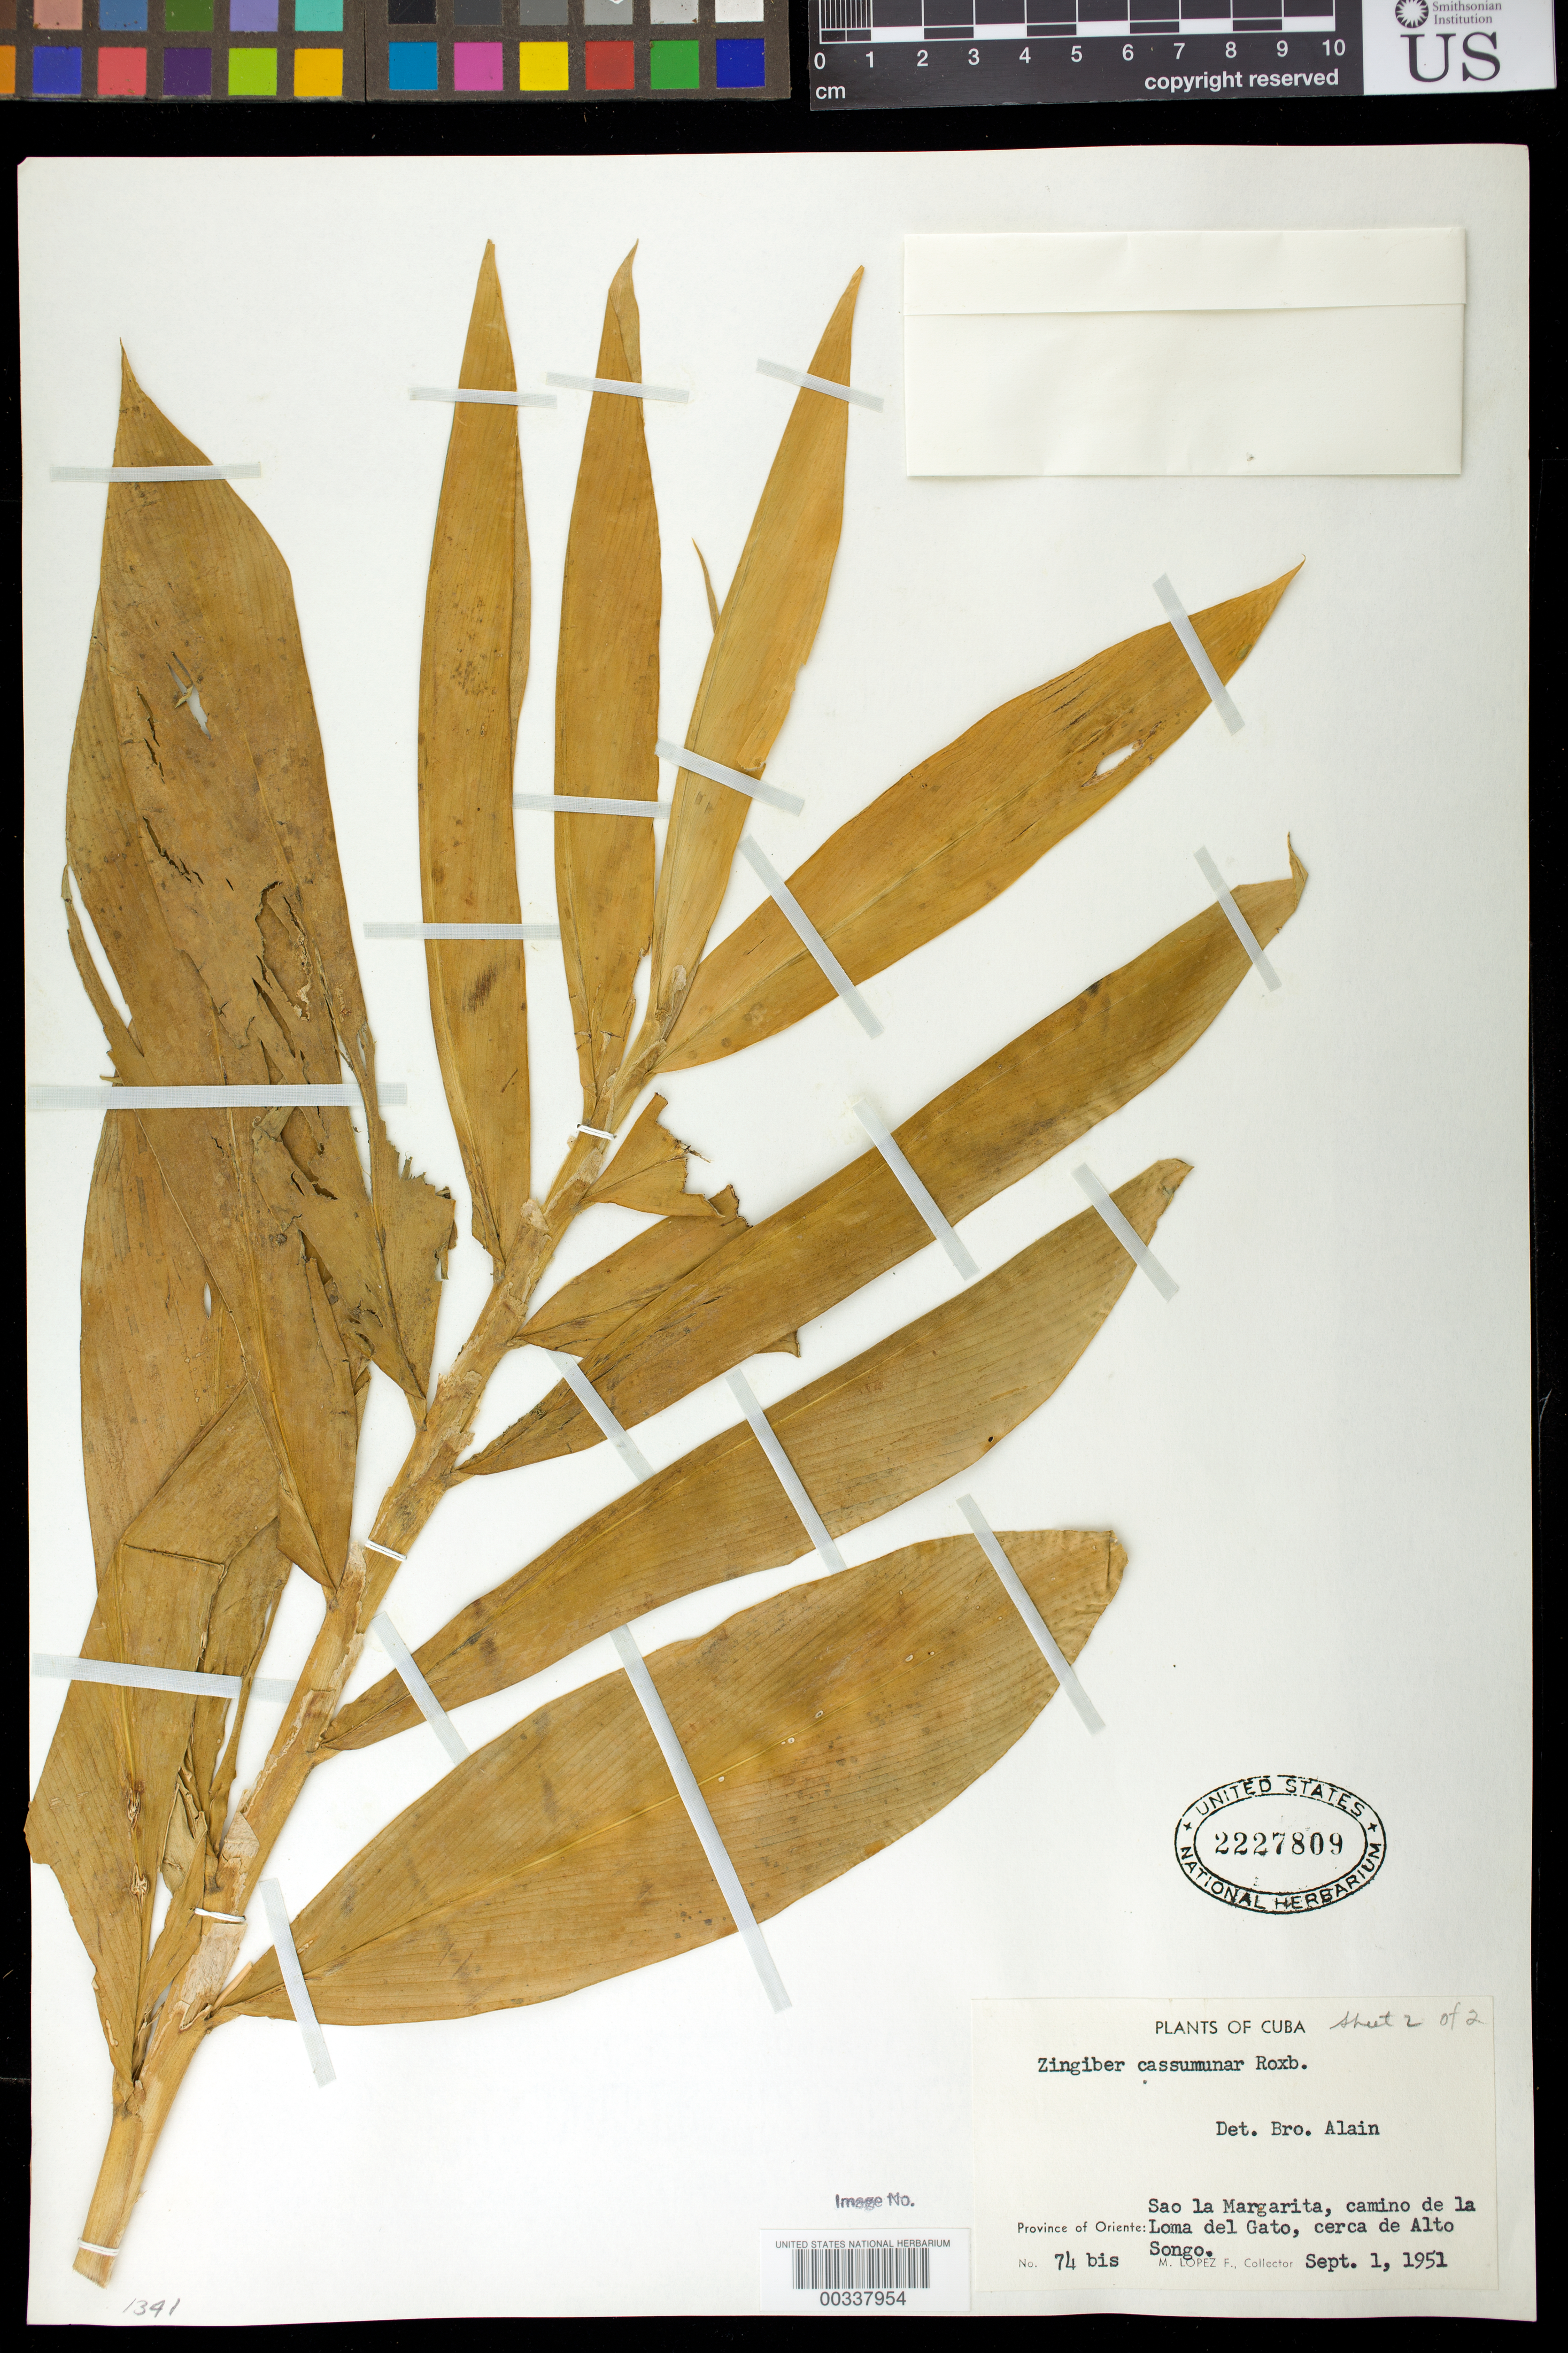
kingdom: Plantae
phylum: Tracheophyta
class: Liliopsida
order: Zingiberales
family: Zingiberaceae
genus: Zingiber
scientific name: Zingiber cassumunar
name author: Roxb.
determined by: Liogier, Alain H.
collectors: M. López Figueiras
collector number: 74 Bis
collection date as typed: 01 Sep 1951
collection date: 1951-09-01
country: Cuba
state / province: Oriente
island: Greater Antilles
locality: Sao la margarita, camino de la loma del gato, cerca de alto songo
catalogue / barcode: US 2227809